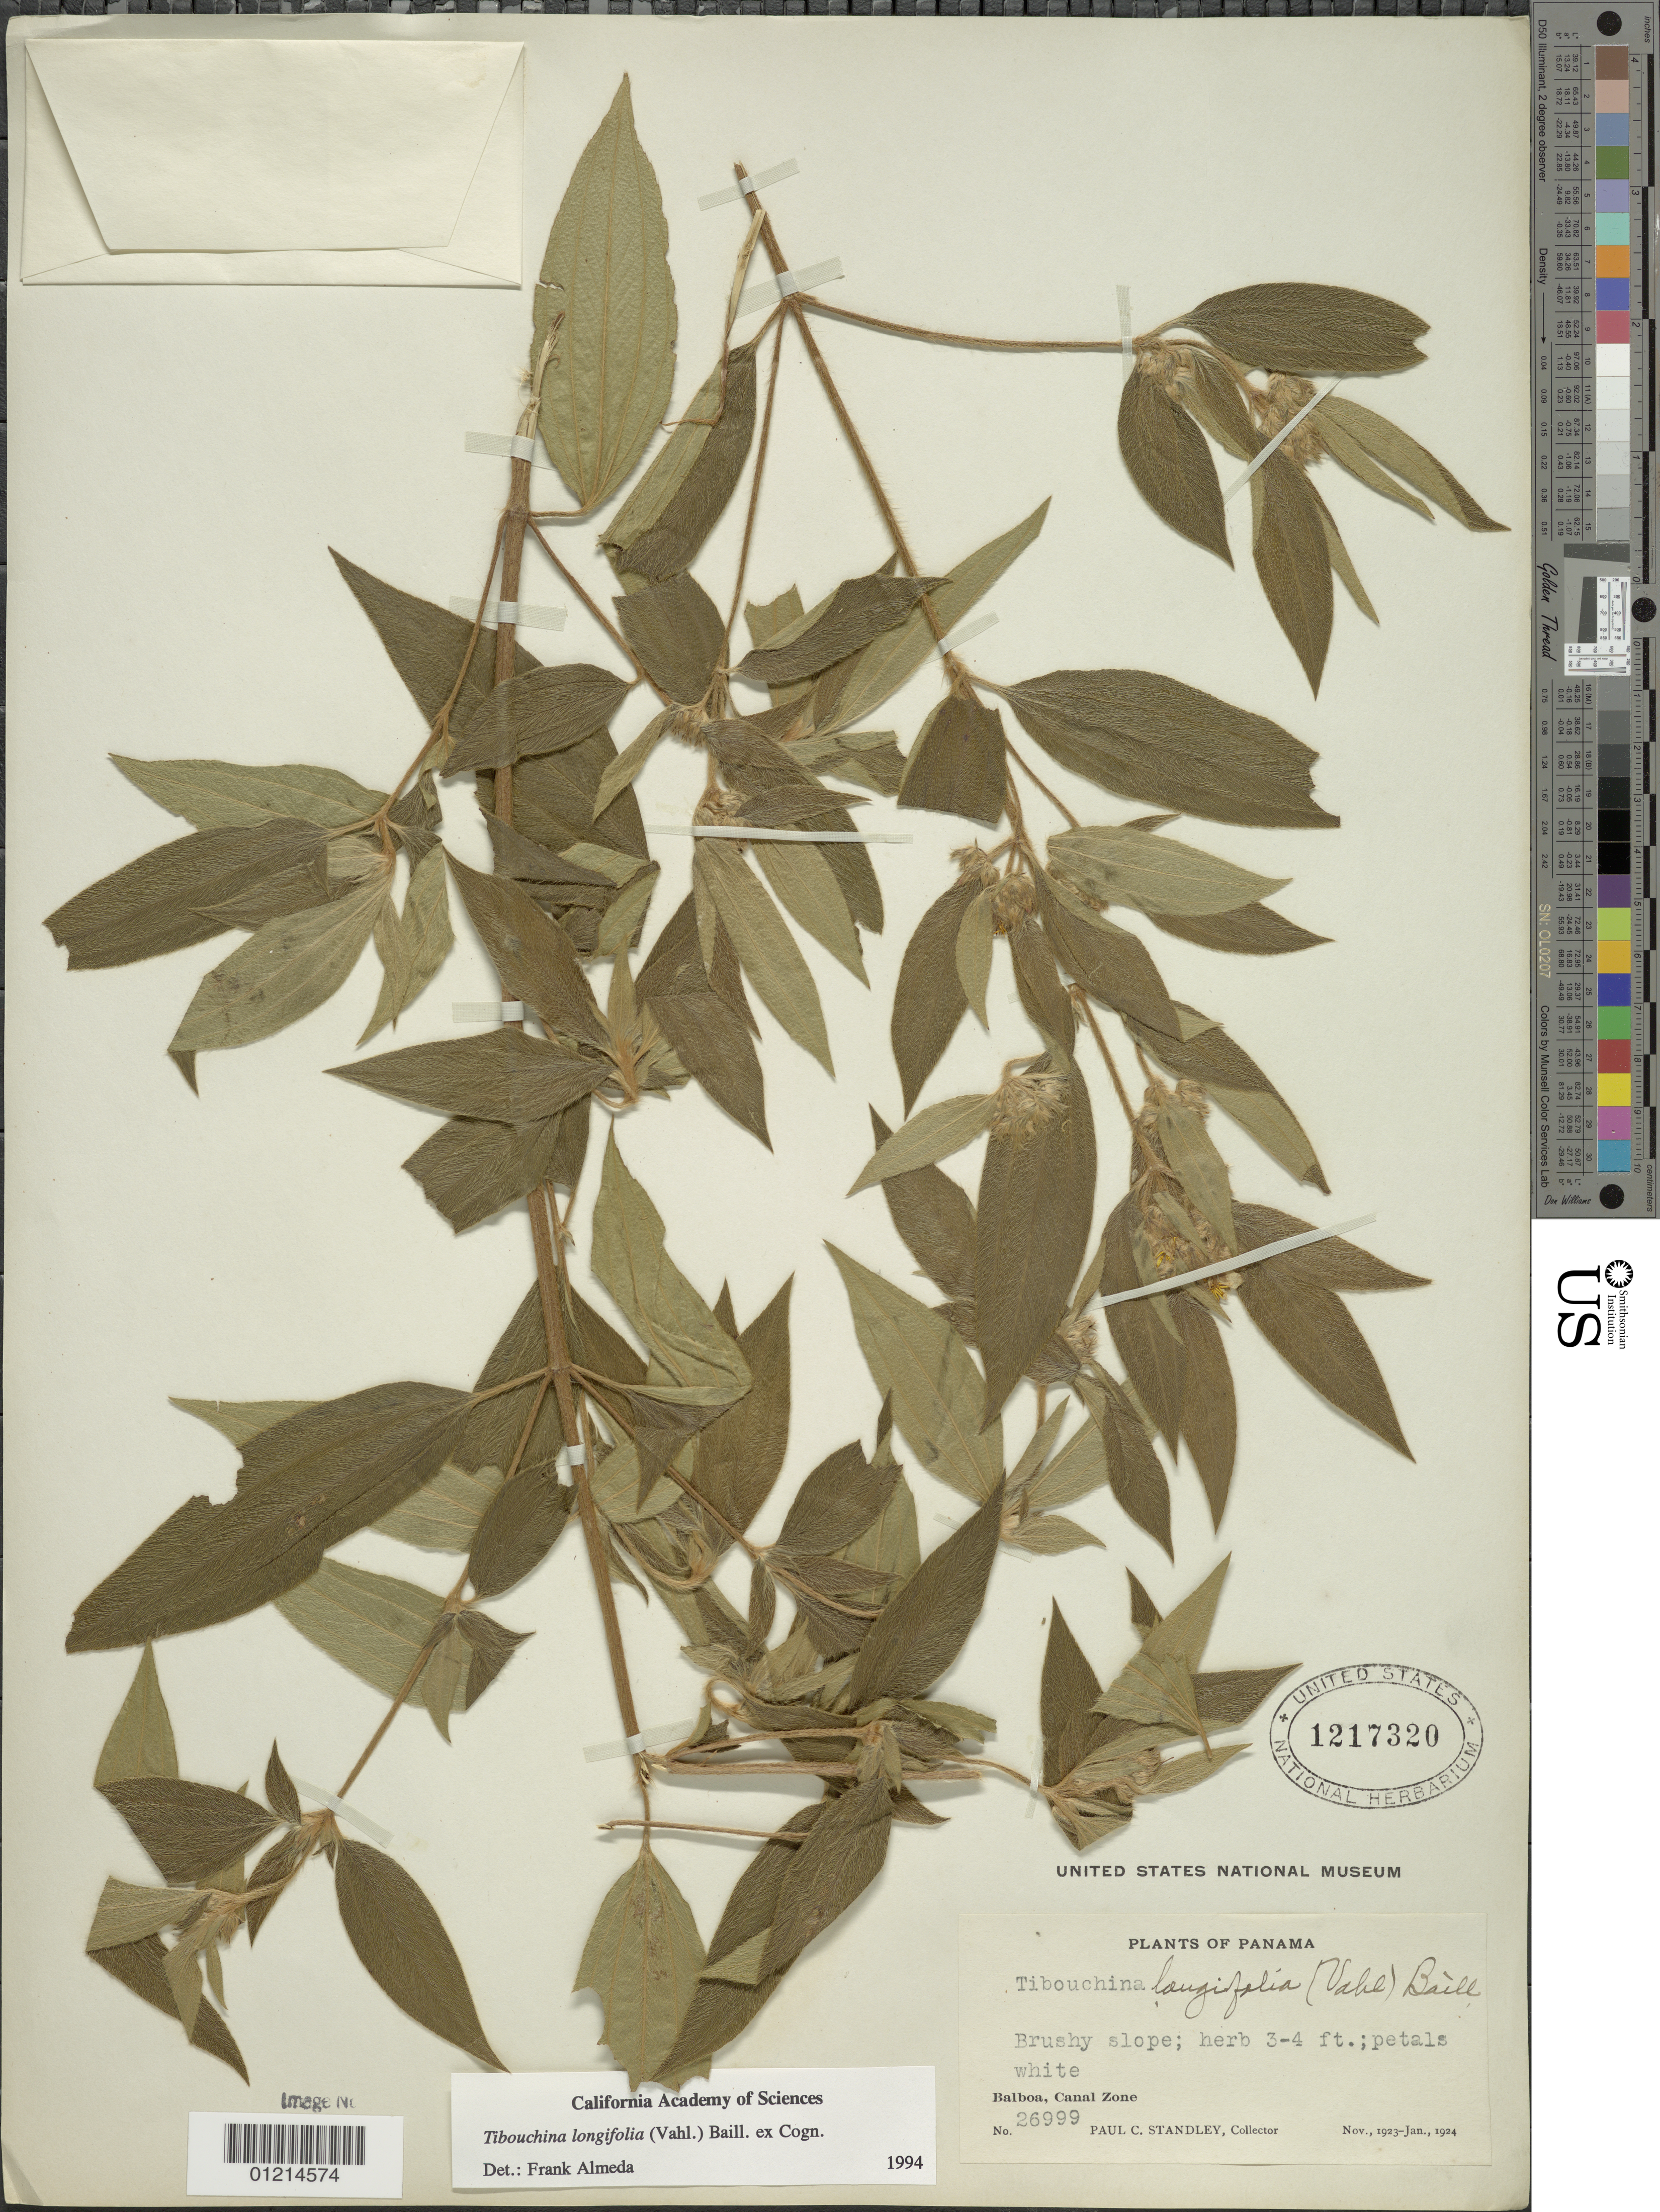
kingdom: Plantae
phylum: Tracheophyta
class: Magnoliopsida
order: Myrtales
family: Melastomataceae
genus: Chaetogastra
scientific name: Chaetogastra longifolia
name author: (Vahl) DC.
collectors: P. C. Standley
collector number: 26999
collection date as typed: Nov 1923 to -- Jan 1924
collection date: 1923-11/1924-01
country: Panama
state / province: Panamá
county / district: Canal Zone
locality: Balboa.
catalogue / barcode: US 1217320